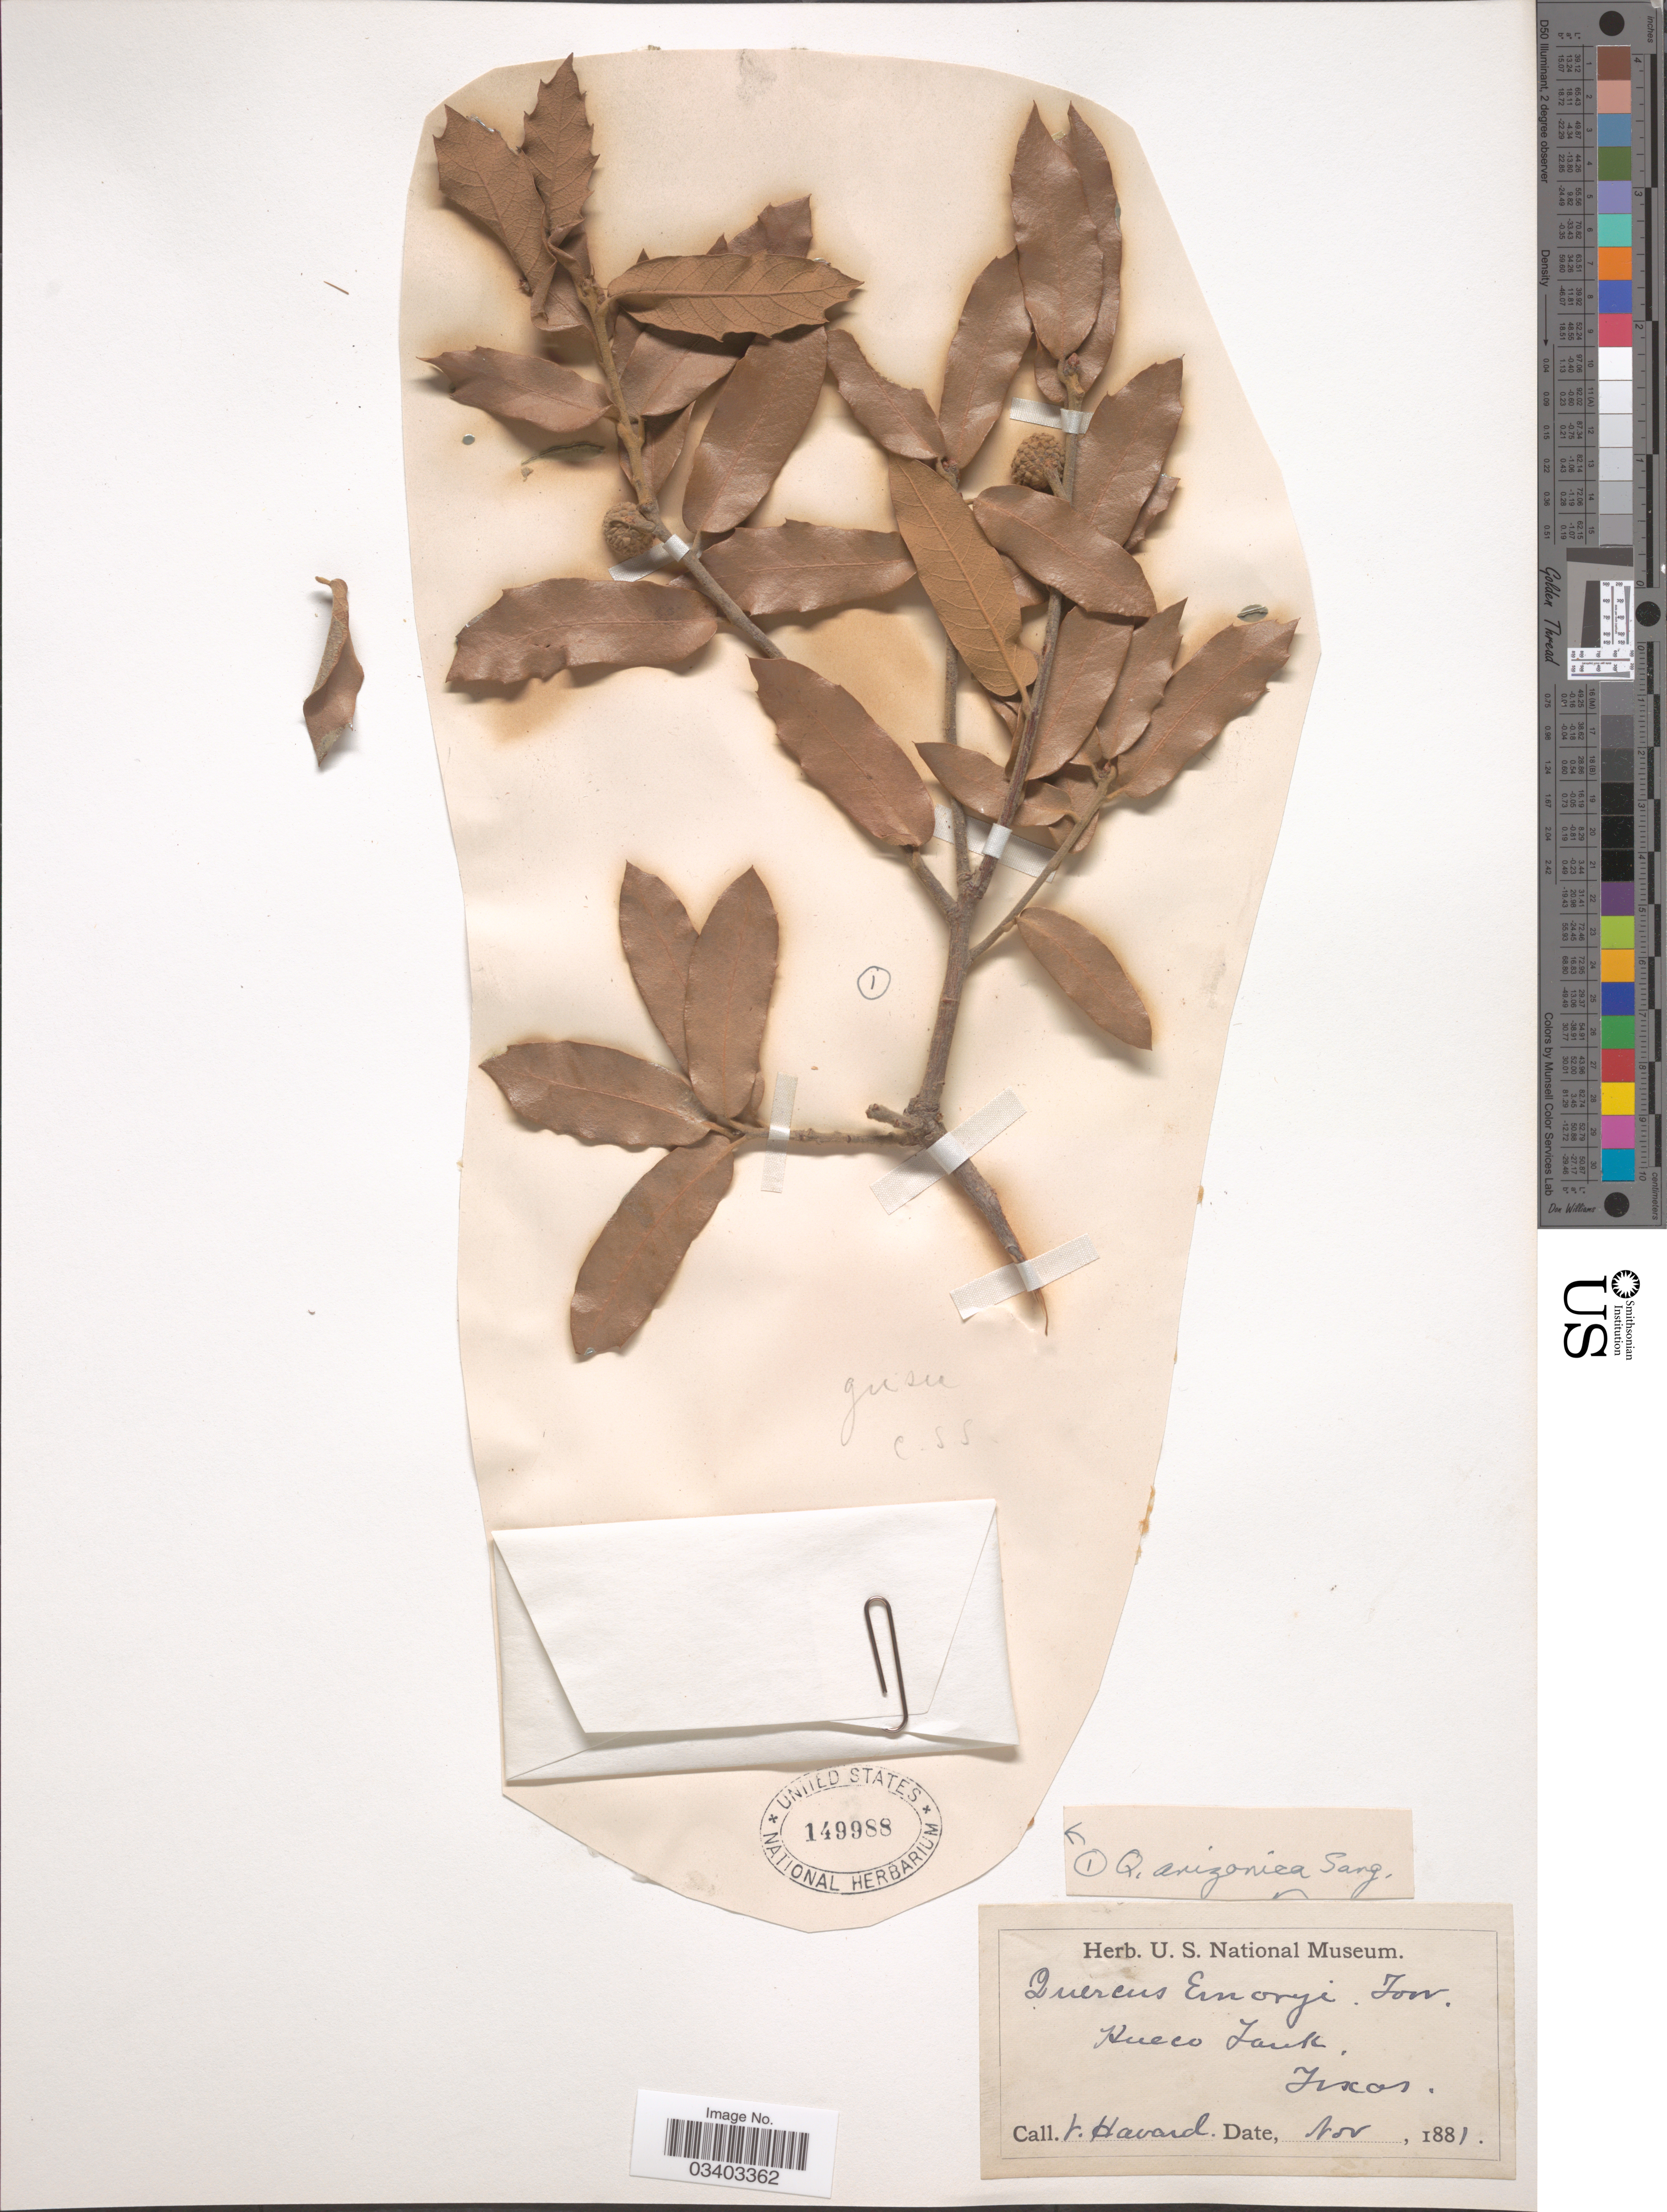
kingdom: Plantae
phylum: Tracheophyta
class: Magnoliopsida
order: Fagales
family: Fagaceae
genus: Quercus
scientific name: Quercus arizonica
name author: Sarg.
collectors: V. Havard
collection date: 1881-11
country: United States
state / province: Texas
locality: Hueco Tank.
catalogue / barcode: US 149988